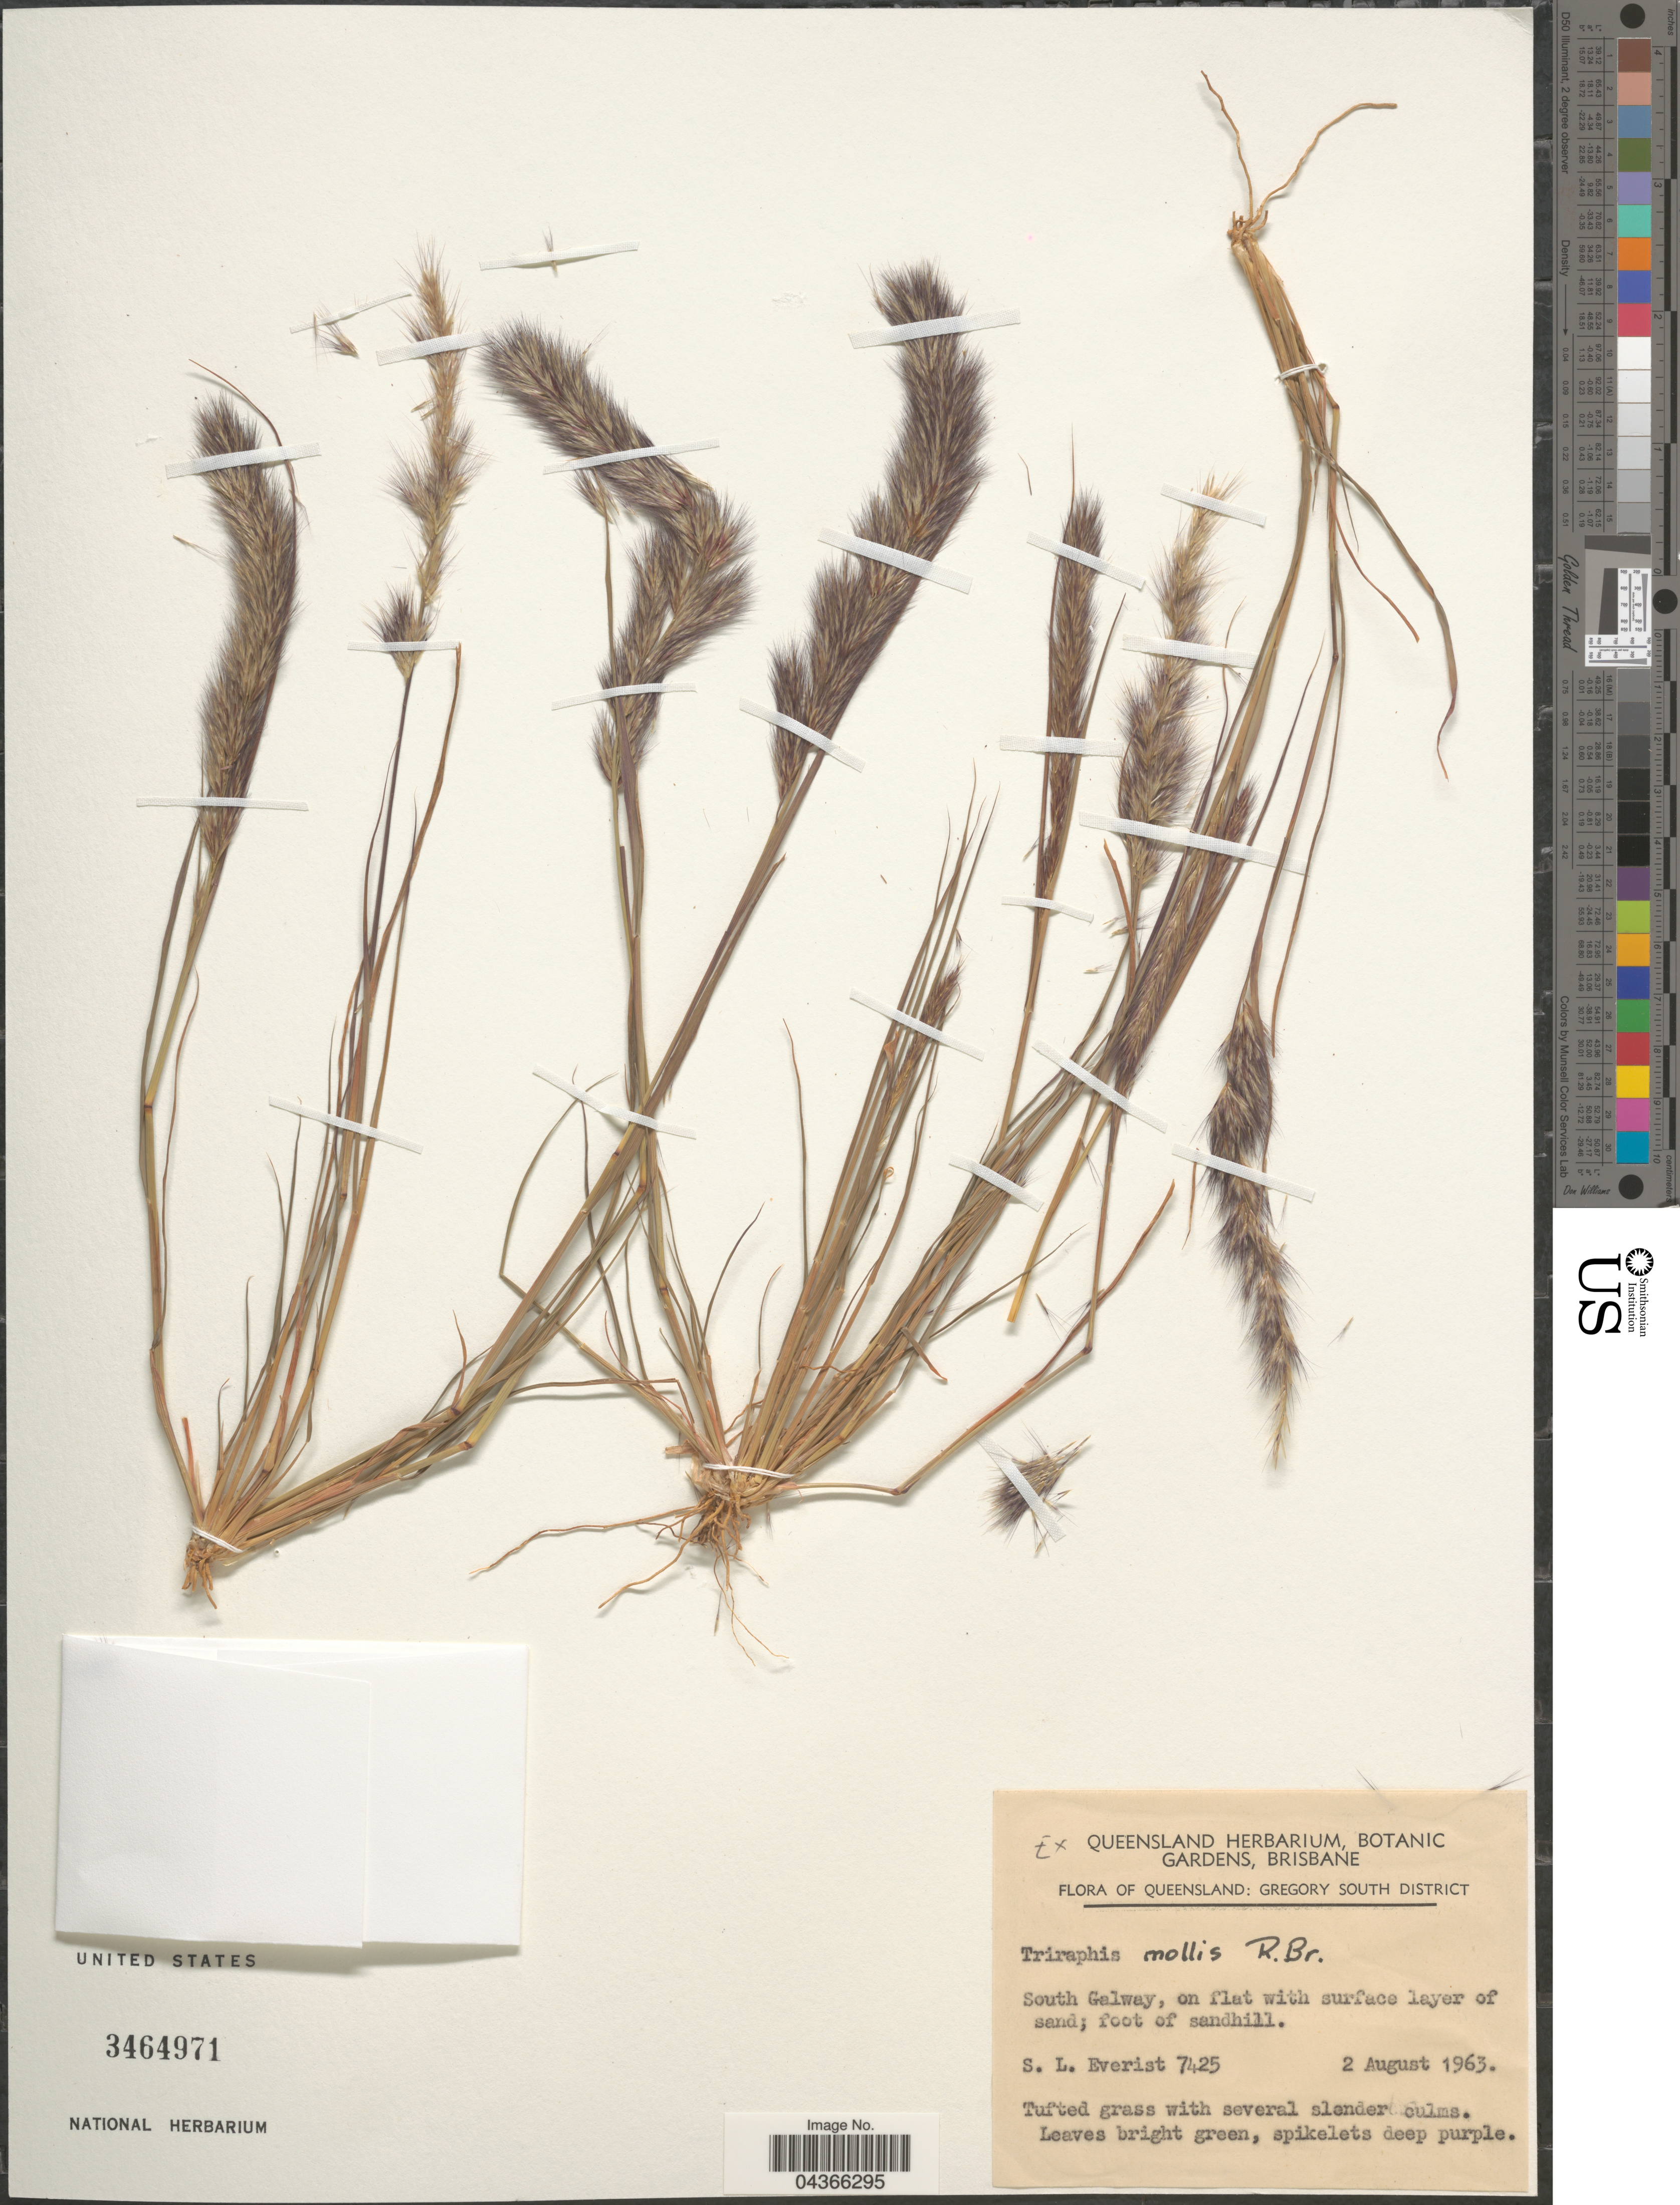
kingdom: Plantae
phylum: Tracheophyta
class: Liliopsida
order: Poales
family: Poaceae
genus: Triraphis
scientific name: Triraphis mollis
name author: R. Br.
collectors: S. Everist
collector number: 7425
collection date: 1963-08-02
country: Australia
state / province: Queensland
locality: Gregory South District. South Galwa.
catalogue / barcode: US 3464971